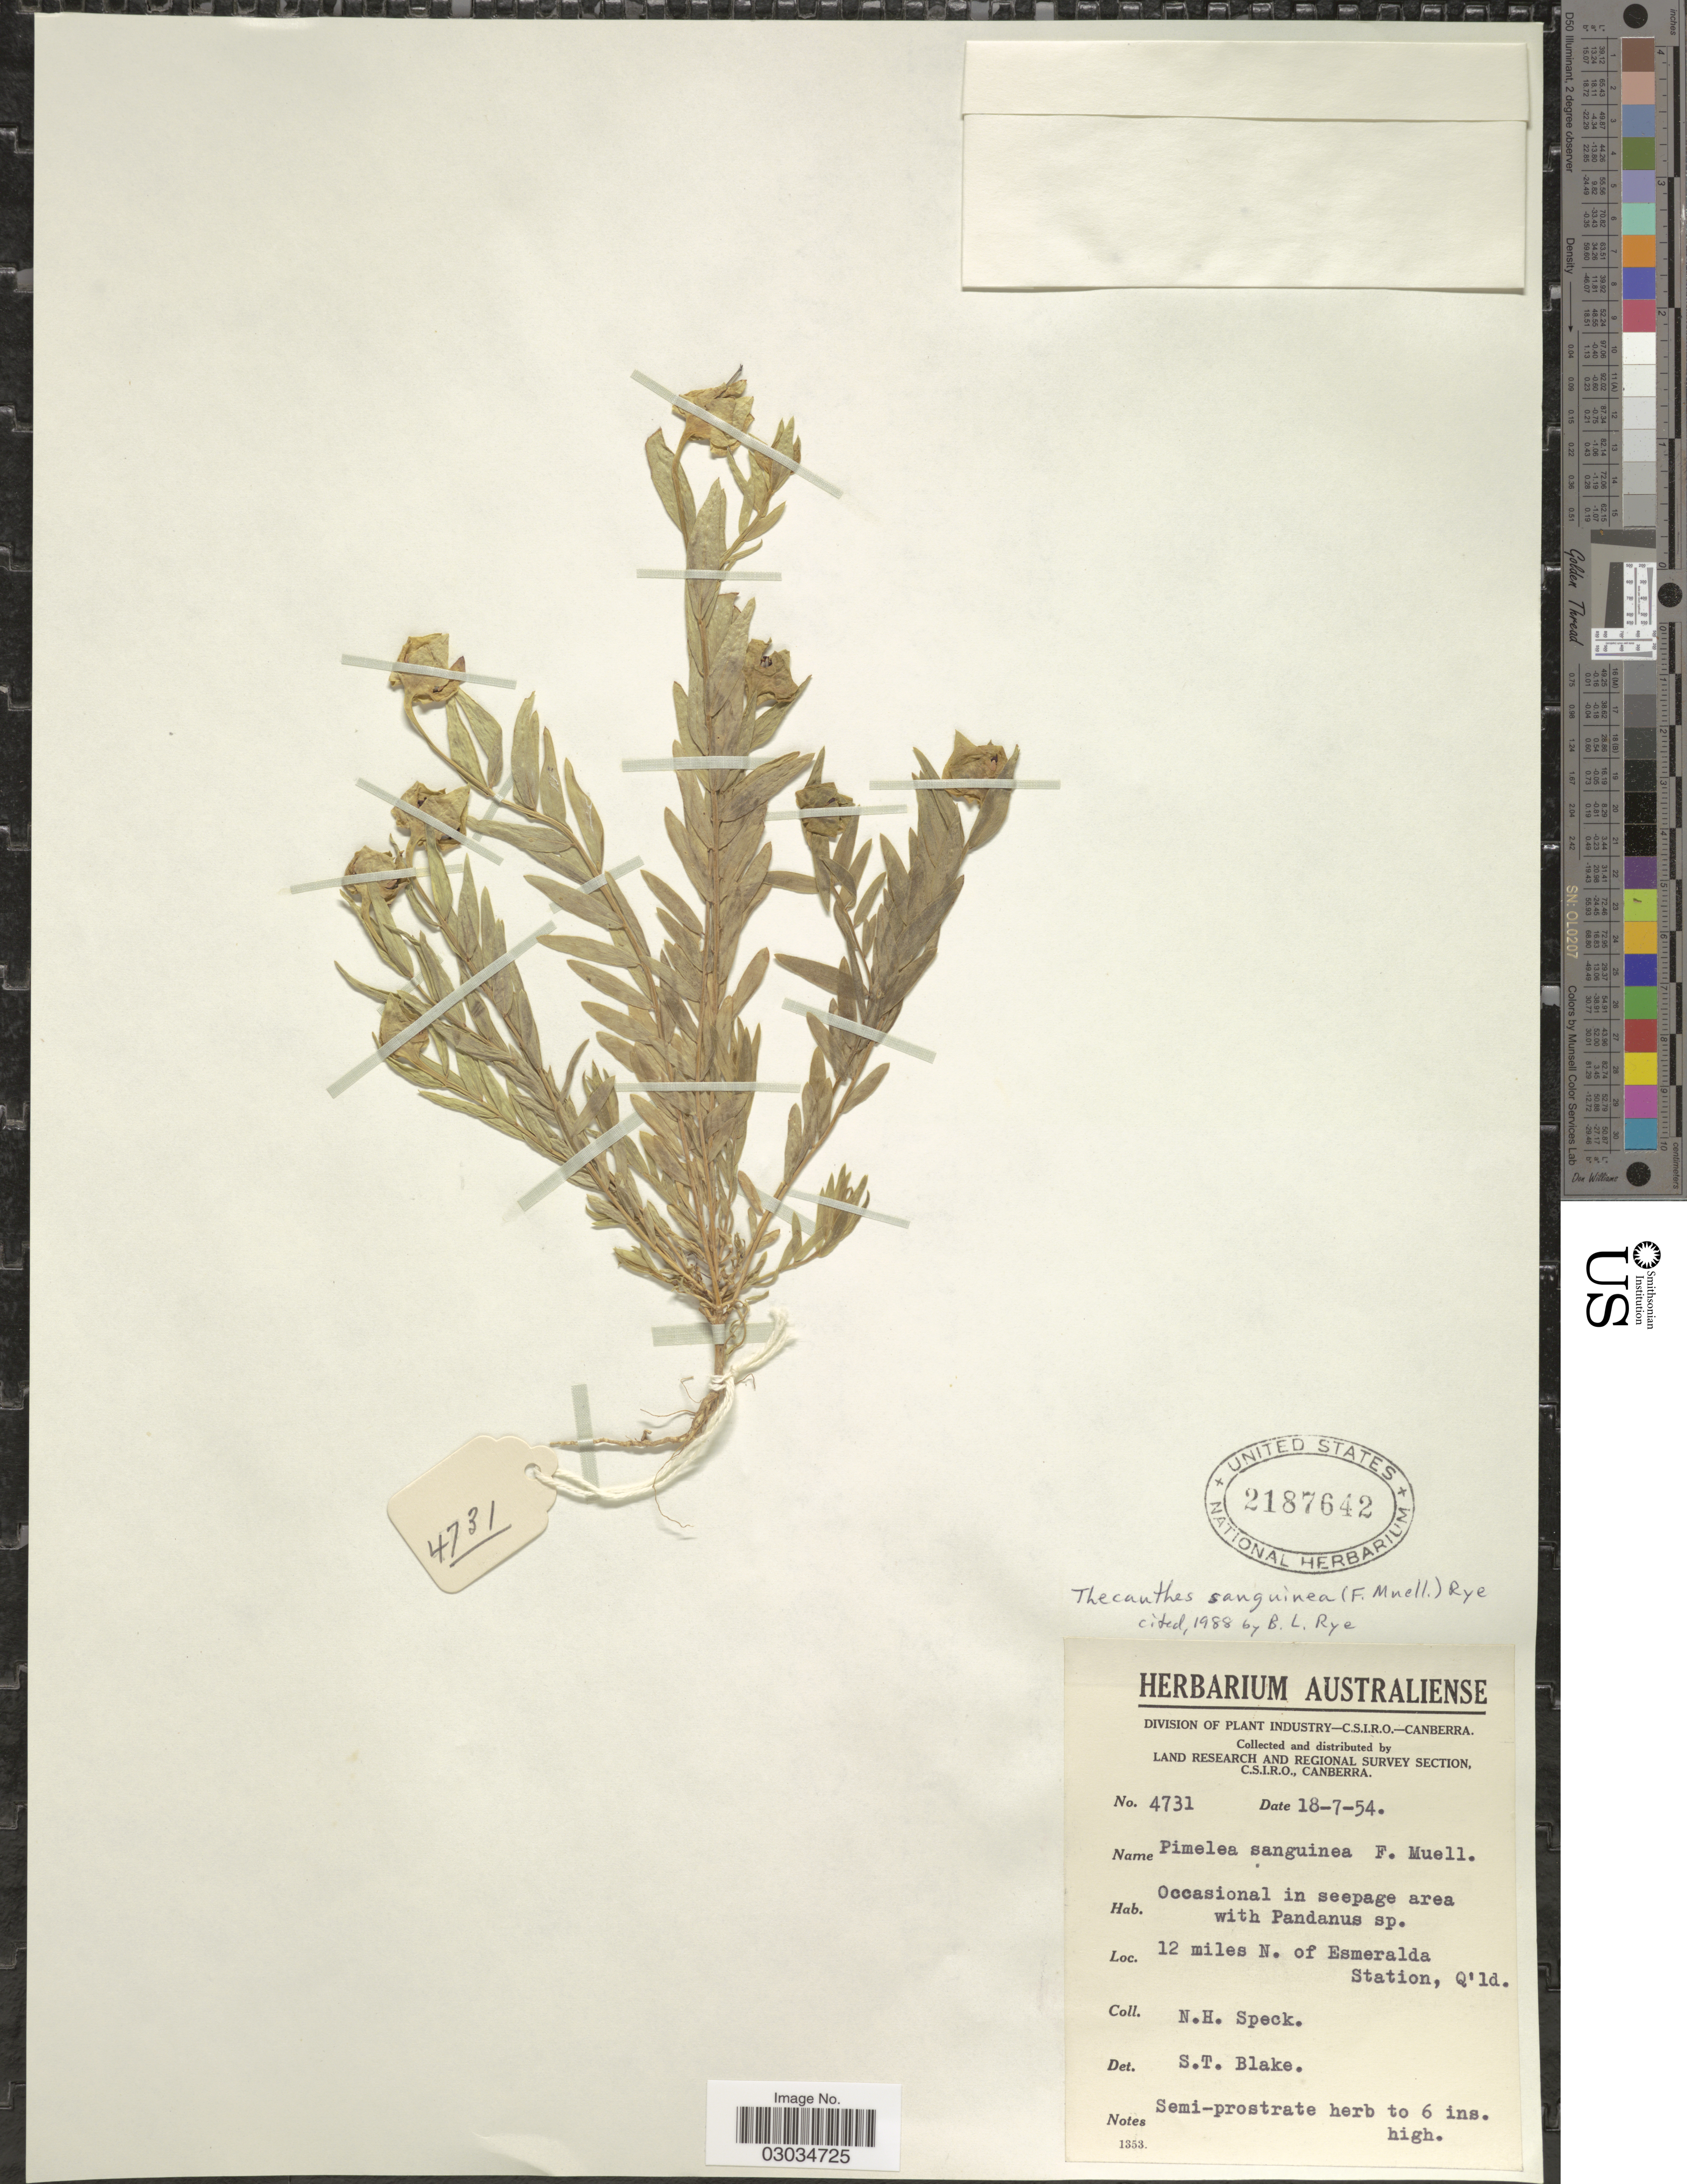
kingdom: Plantae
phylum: Tracheophyta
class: Magnoliopsida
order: Malvales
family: Thymelaeaceae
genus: Pimelea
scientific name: Pimelea sanguinea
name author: F. Muell.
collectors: N. Speck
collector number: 4731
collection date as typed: Transcribed d/m/y: 18/7/54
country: Australia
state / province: Queensland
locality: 12 miles N. of Esmeralda Station.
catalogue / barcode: US 2187642